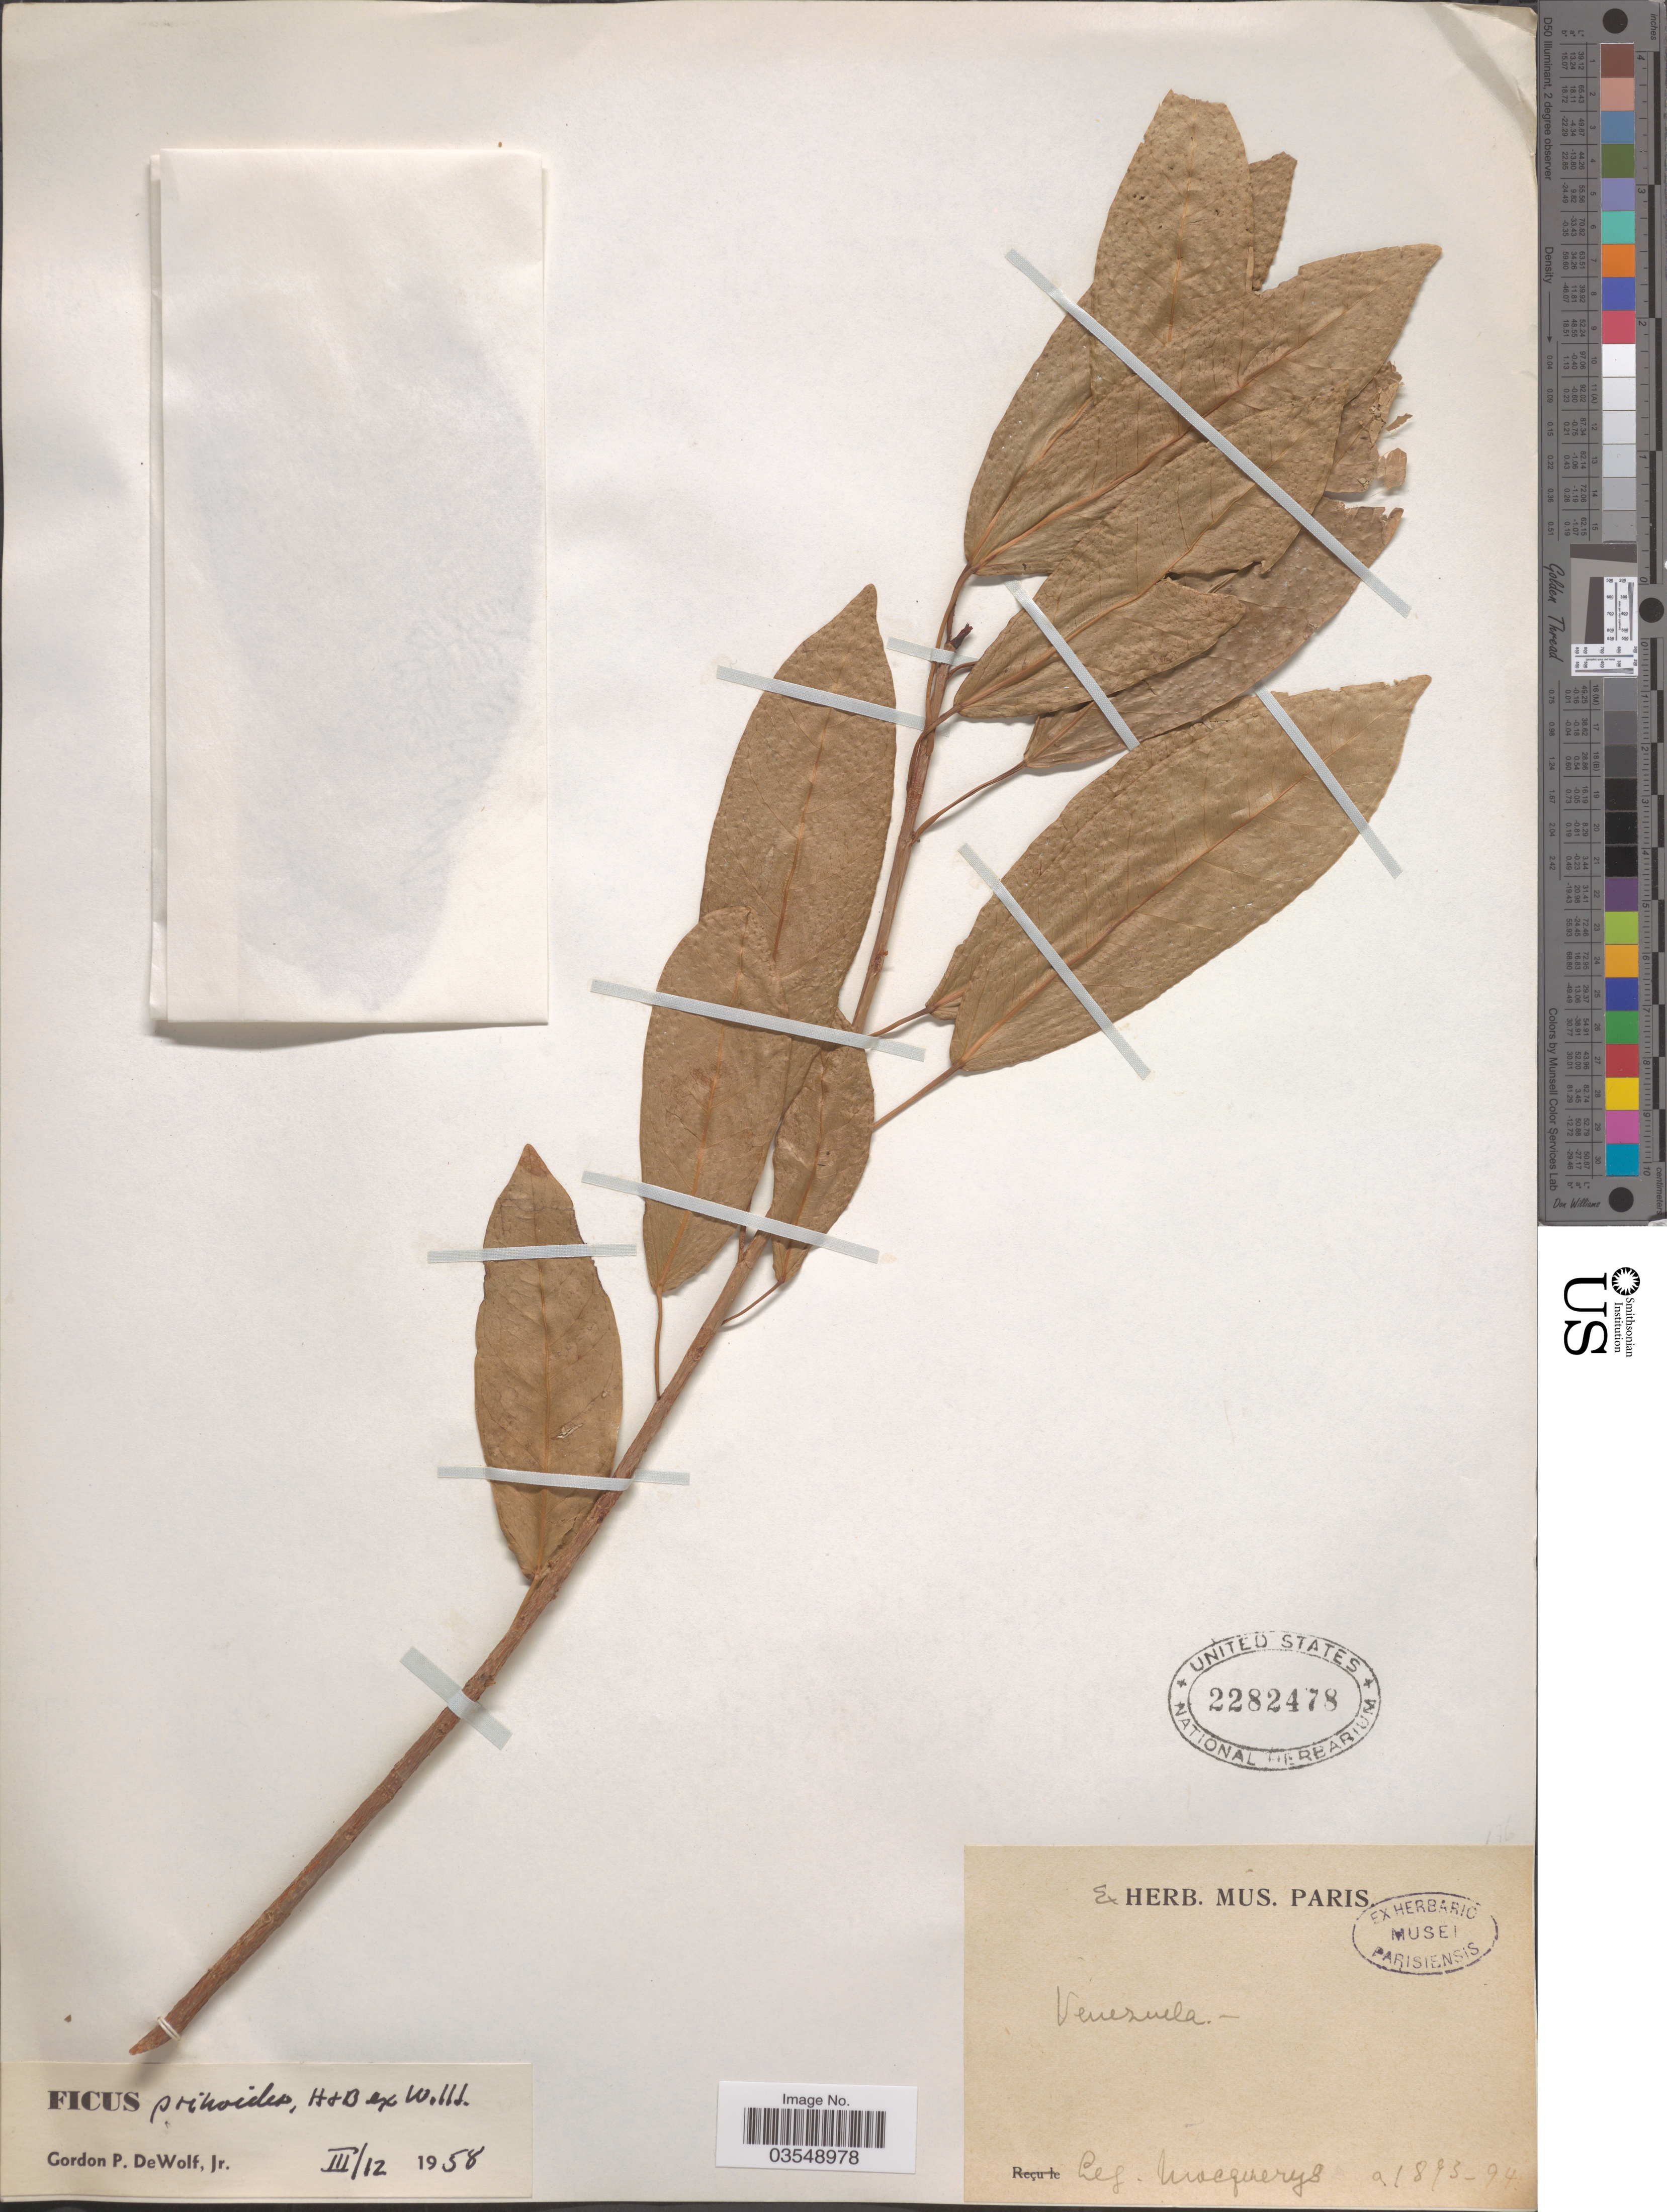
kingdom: Plantae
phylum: Tracheophyta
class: Magnoliopsida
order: Rosales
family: Moraceae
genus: Ficus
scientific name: Ficus pallida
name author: Vahl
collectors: A. Mocquerys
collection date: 1893/1894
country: Venezuela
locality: S.L.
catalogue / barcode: US 2282478